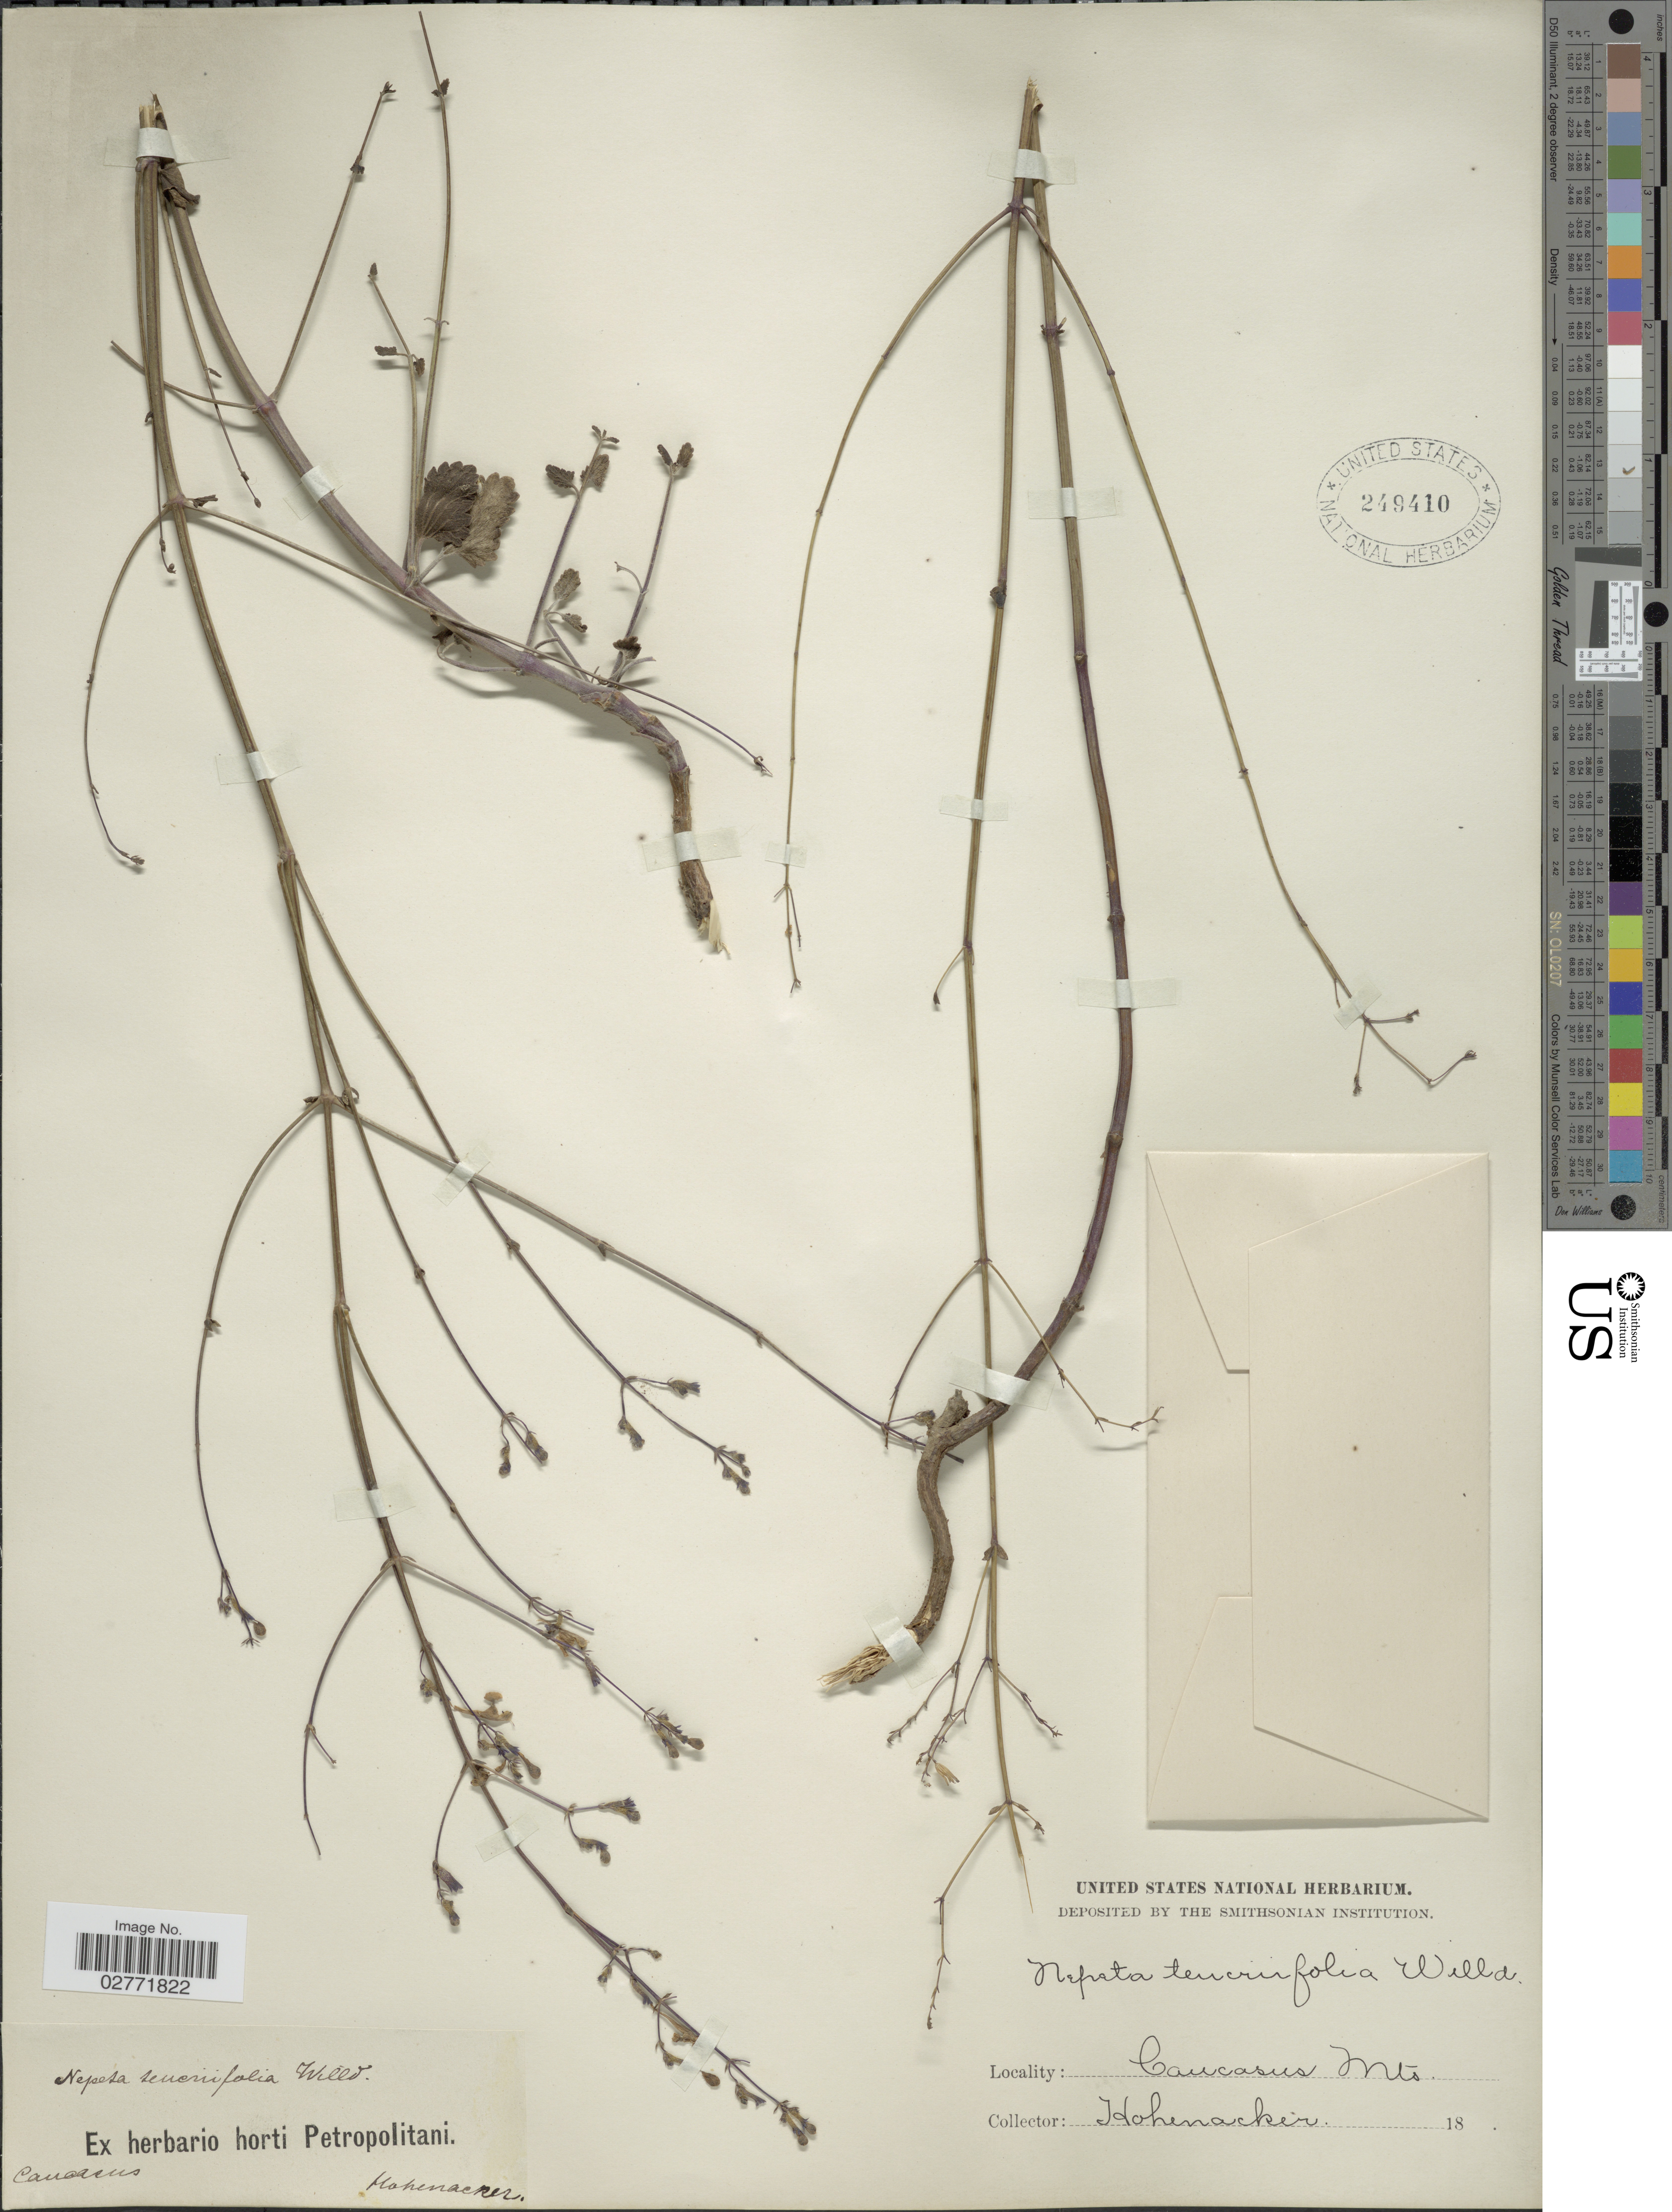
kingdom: Plantae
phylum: Tracheophyta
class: Magnoliopsida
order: Lamiales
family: Lamiaceae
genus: Nepeta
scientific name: Nepeta teucriifolia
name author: Willd.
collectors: Hohenacker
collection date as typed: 18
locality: Caucasus Mts. Caucasus.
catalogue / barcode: US 249410